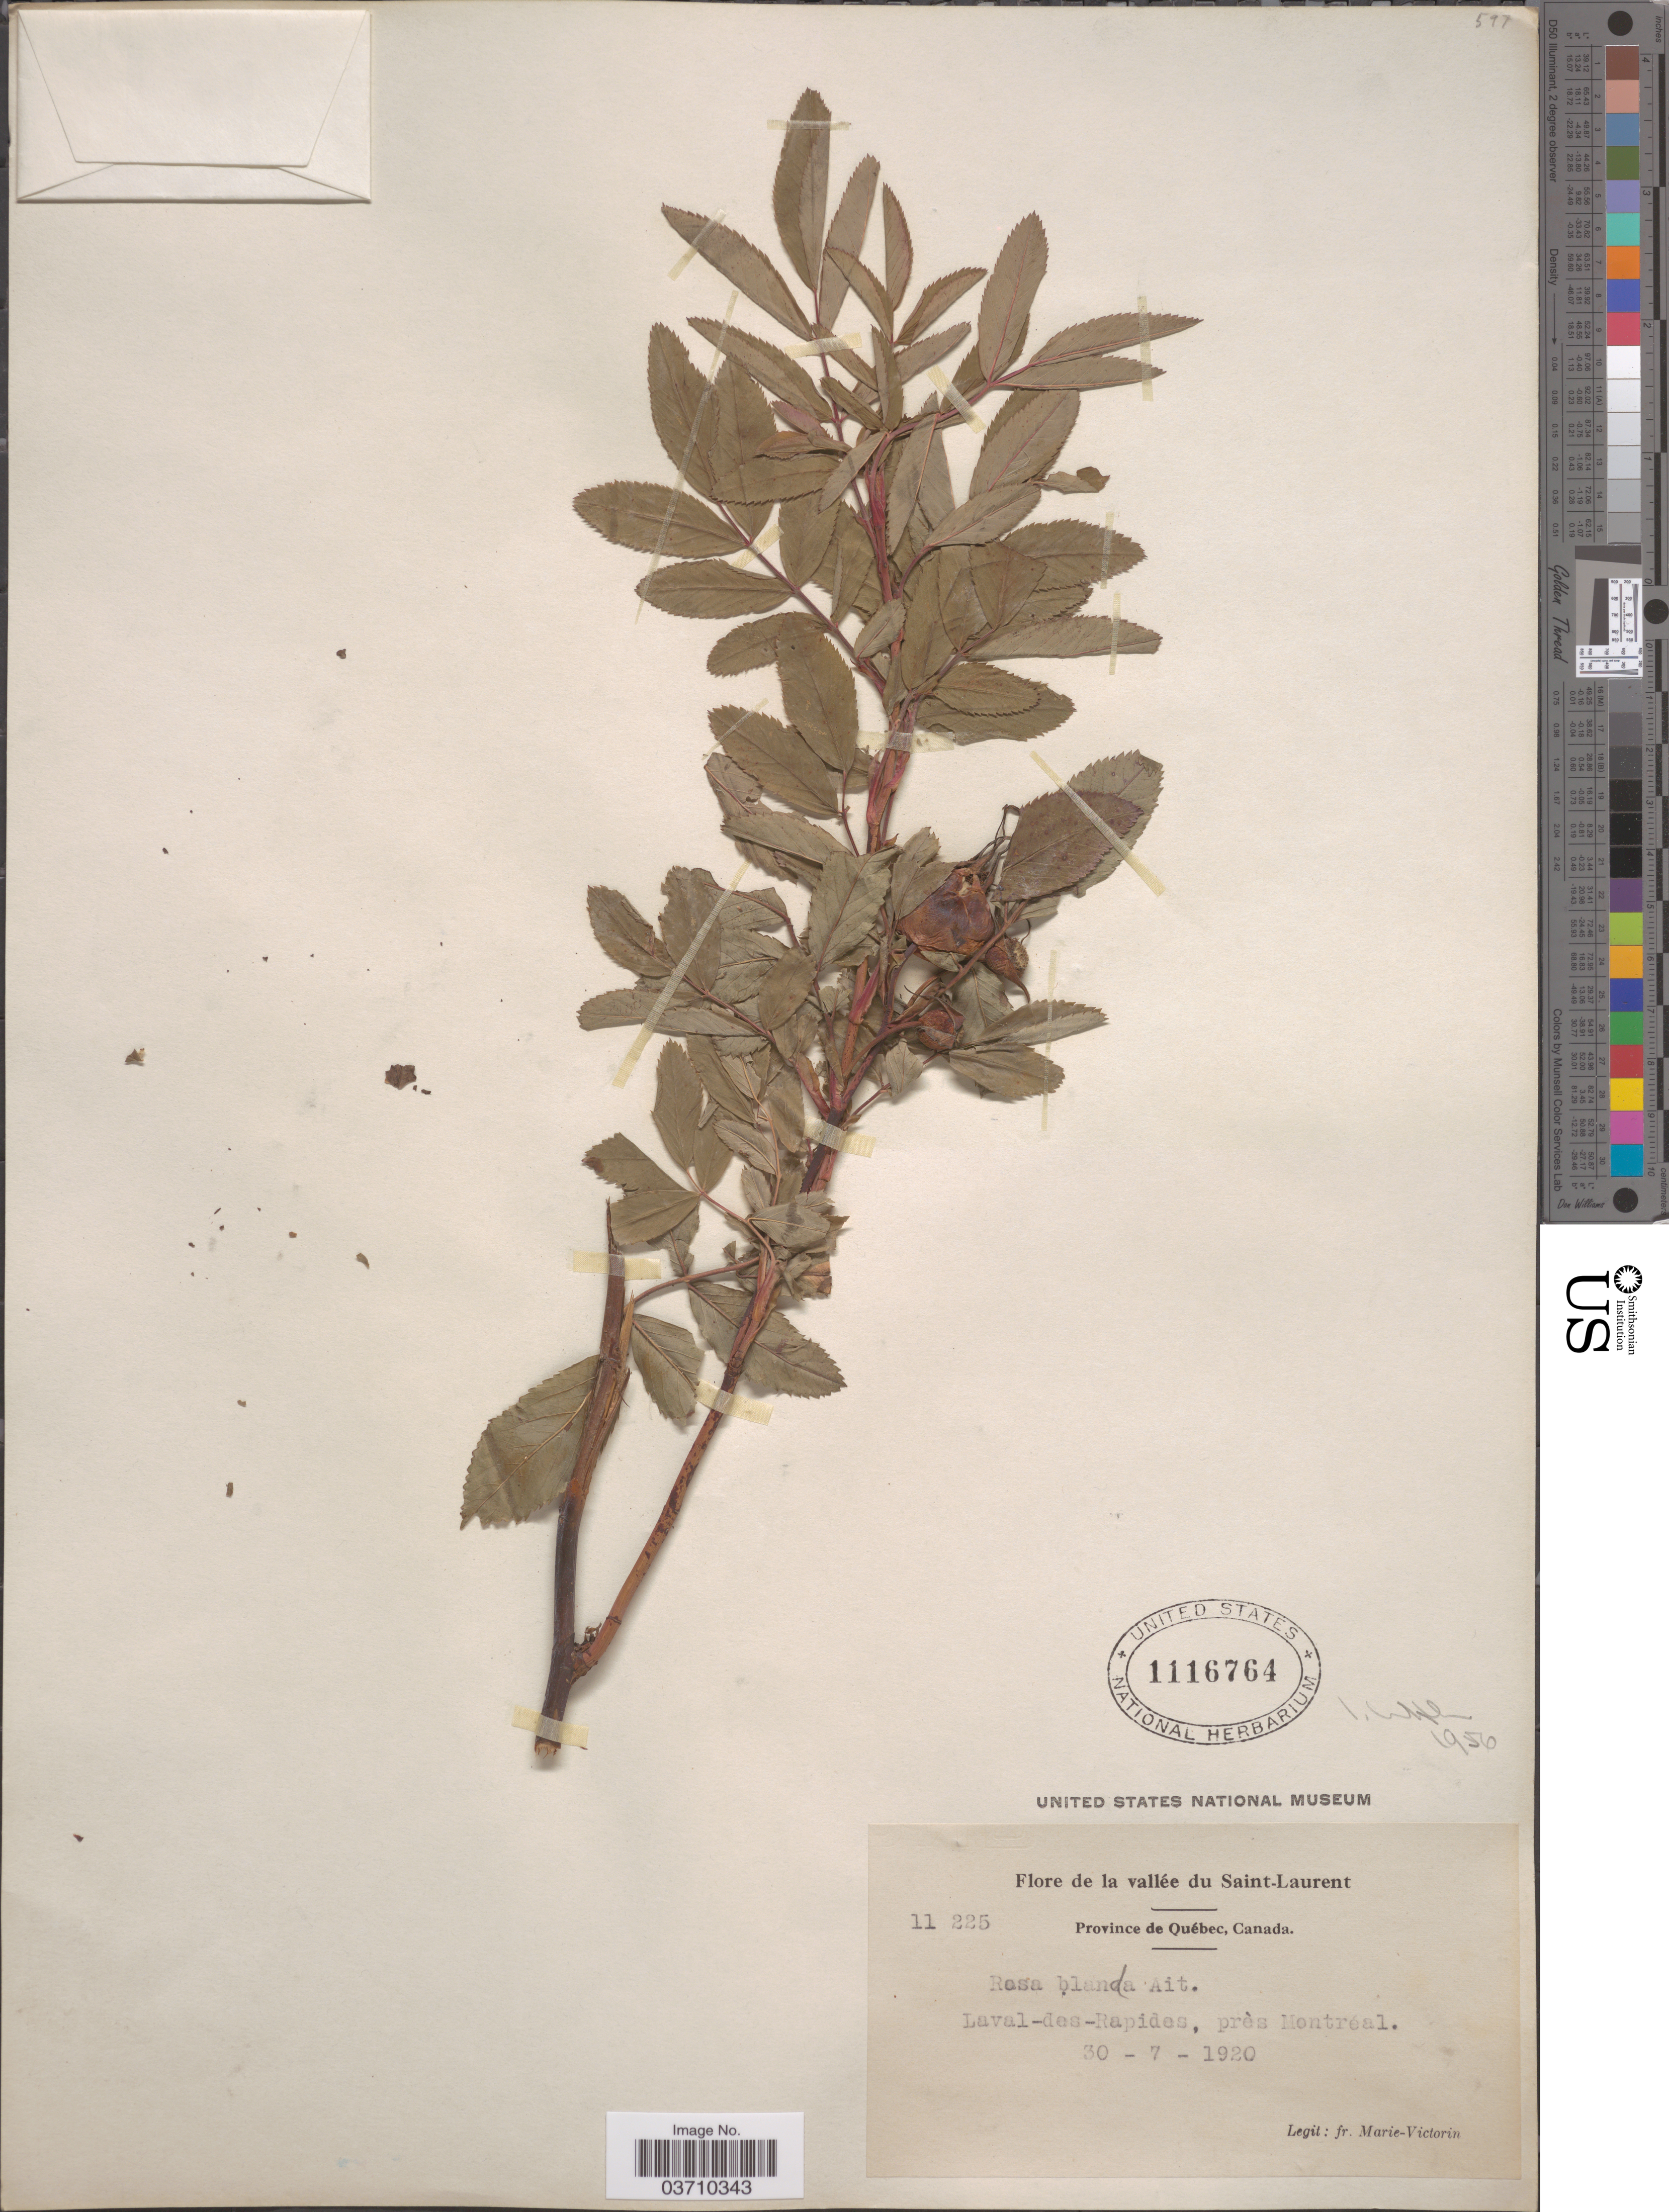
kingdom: Plantae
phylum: Tracheophyta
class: Magnoliopsida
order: Rosales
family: Rosaceae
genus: Rosa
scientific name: Rosa blanda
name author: Aiton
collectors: F. Marie-Victorin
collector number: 11225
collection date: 1920-07-30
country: Canada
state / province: Quebec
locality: Vallée du Saint-Laurent. Laval-des-Rapides, près Montréal.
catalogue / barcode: US 1116764